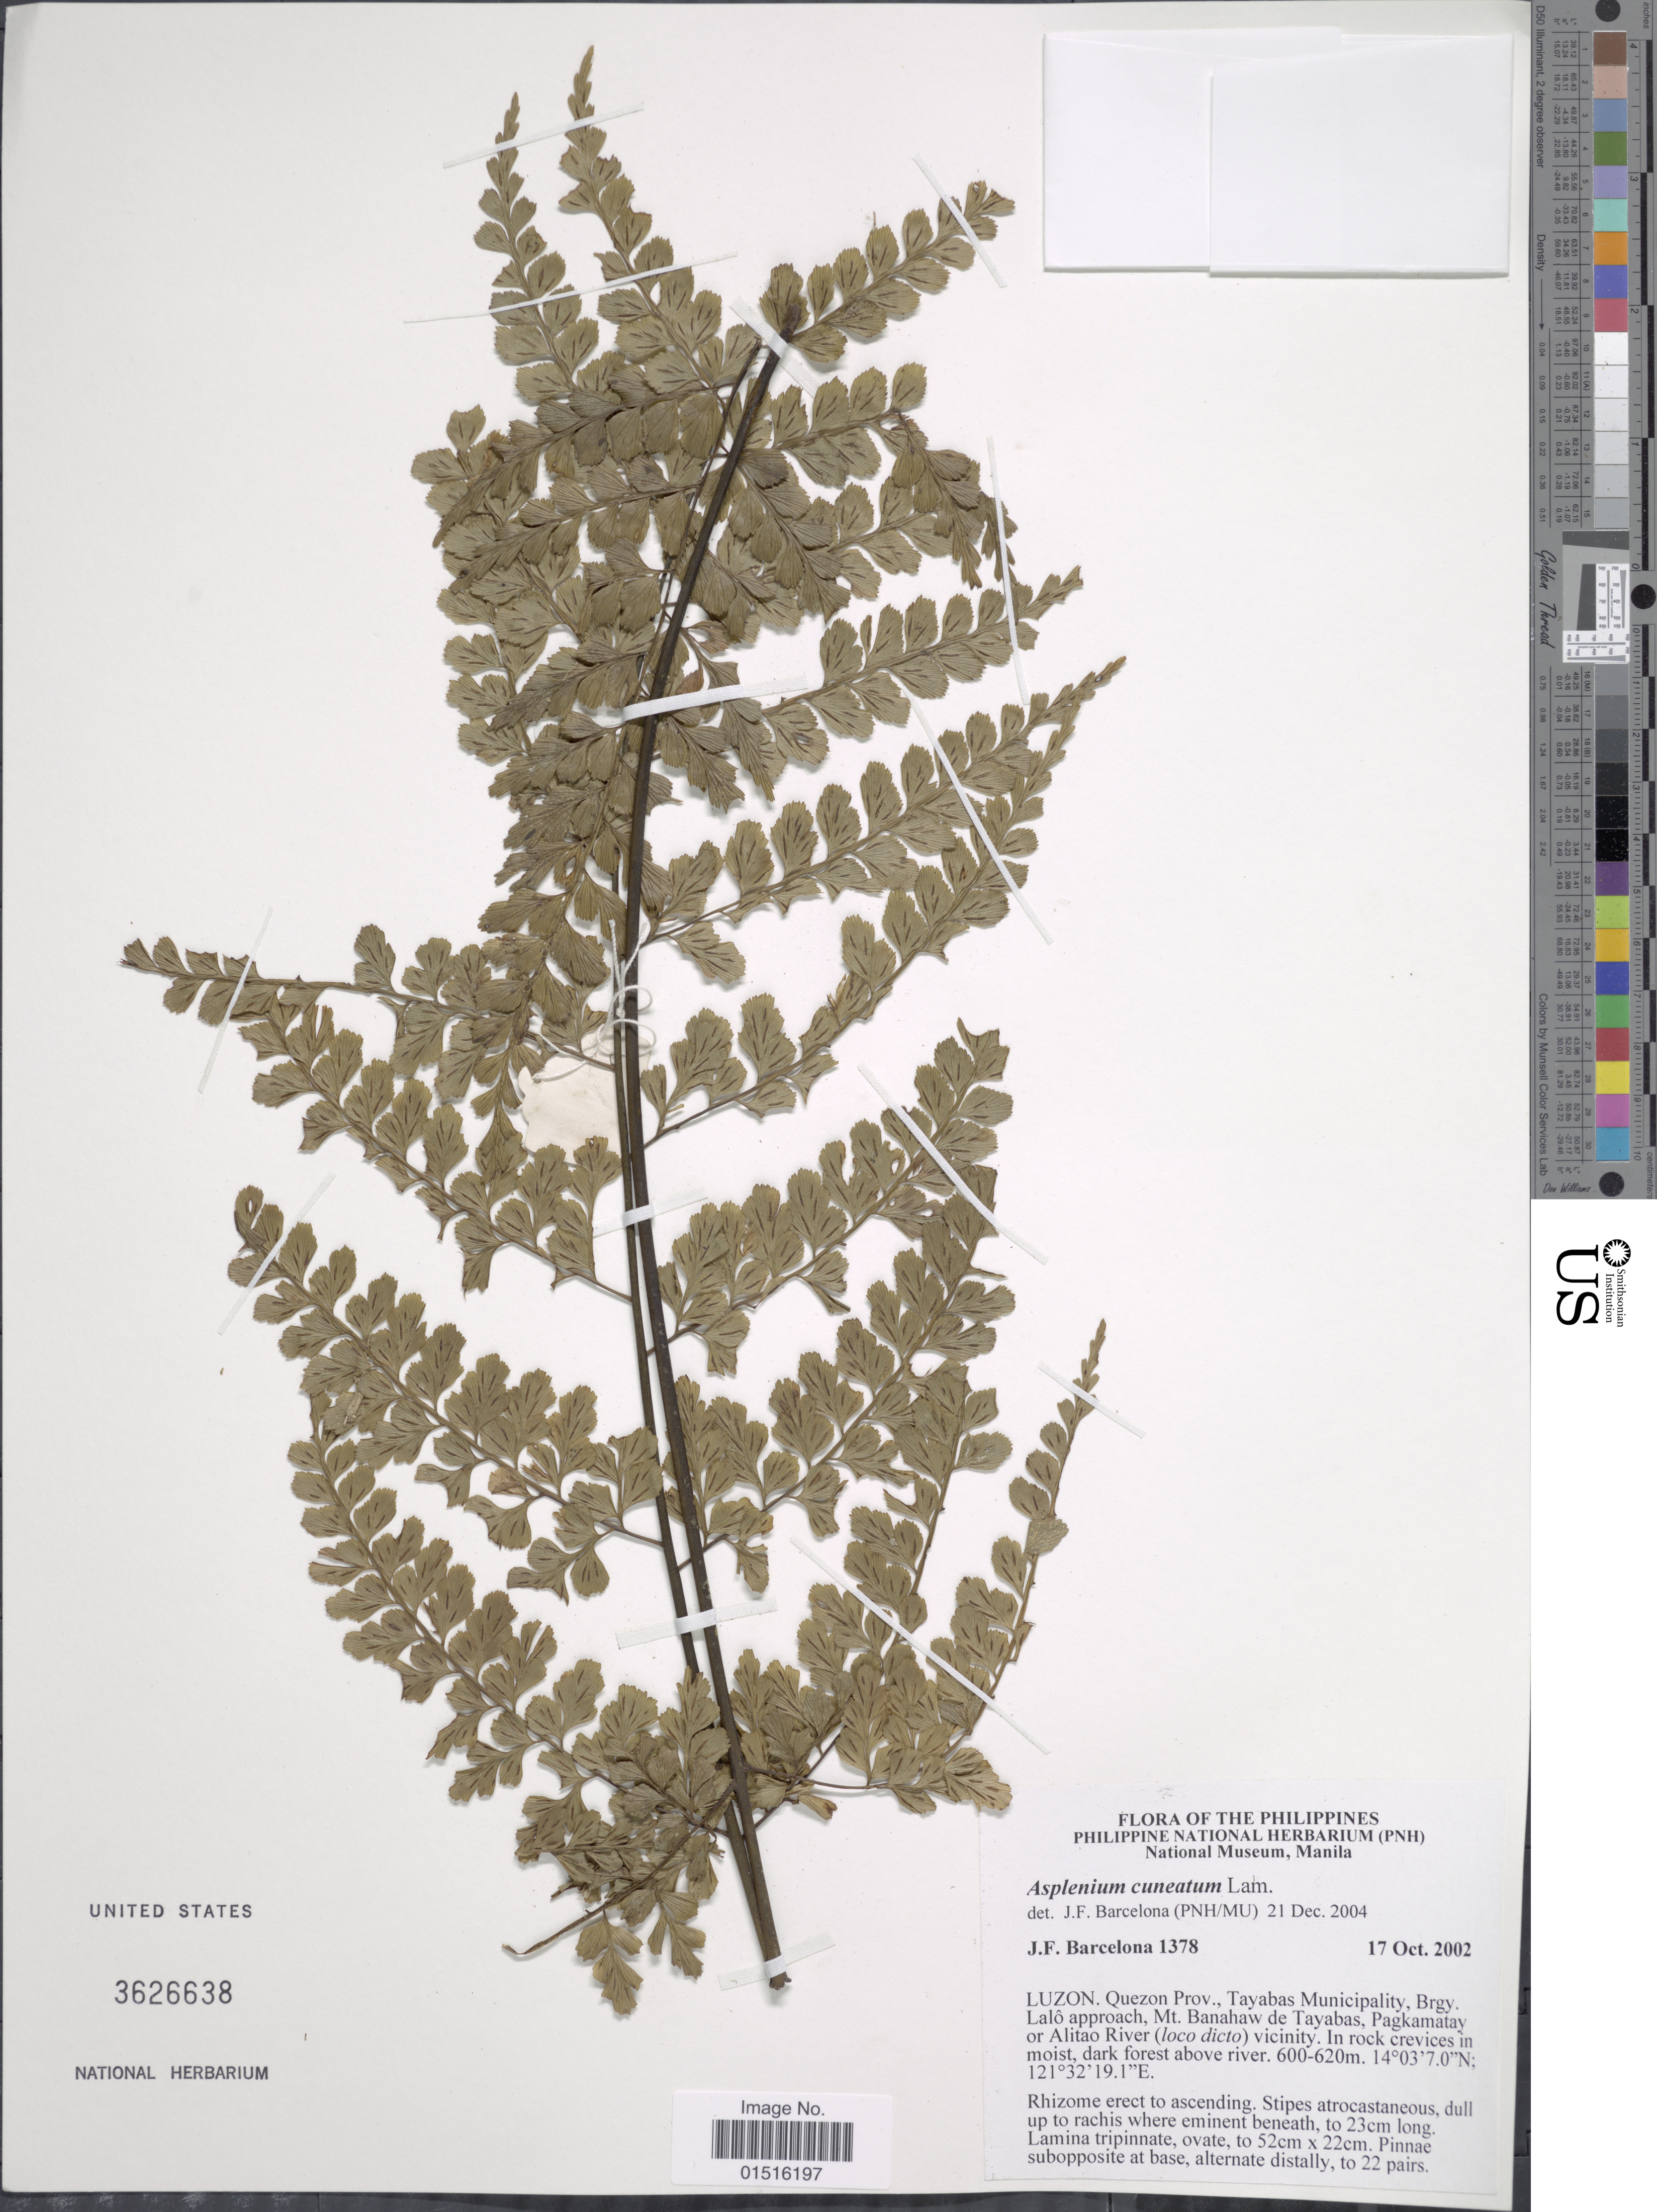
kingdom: Plantae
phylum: Tracheophyta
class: Polypodiopsida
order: Polypodiales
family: Aspleniaceae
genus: Asplenium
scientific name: Asplenium cuneatum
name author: Lam.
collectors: J. F. Barcelona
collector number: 1378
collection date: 2002-10-17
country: Philippines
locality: Luzon, Quezon Prov., Tayabas Municipality, Brgy, Lalo approach, Mt. Bananhaw de Tayabas, Pakamatay or Alitao River (loco dicto) vicinity.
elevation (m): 600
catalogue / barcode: US 3626638